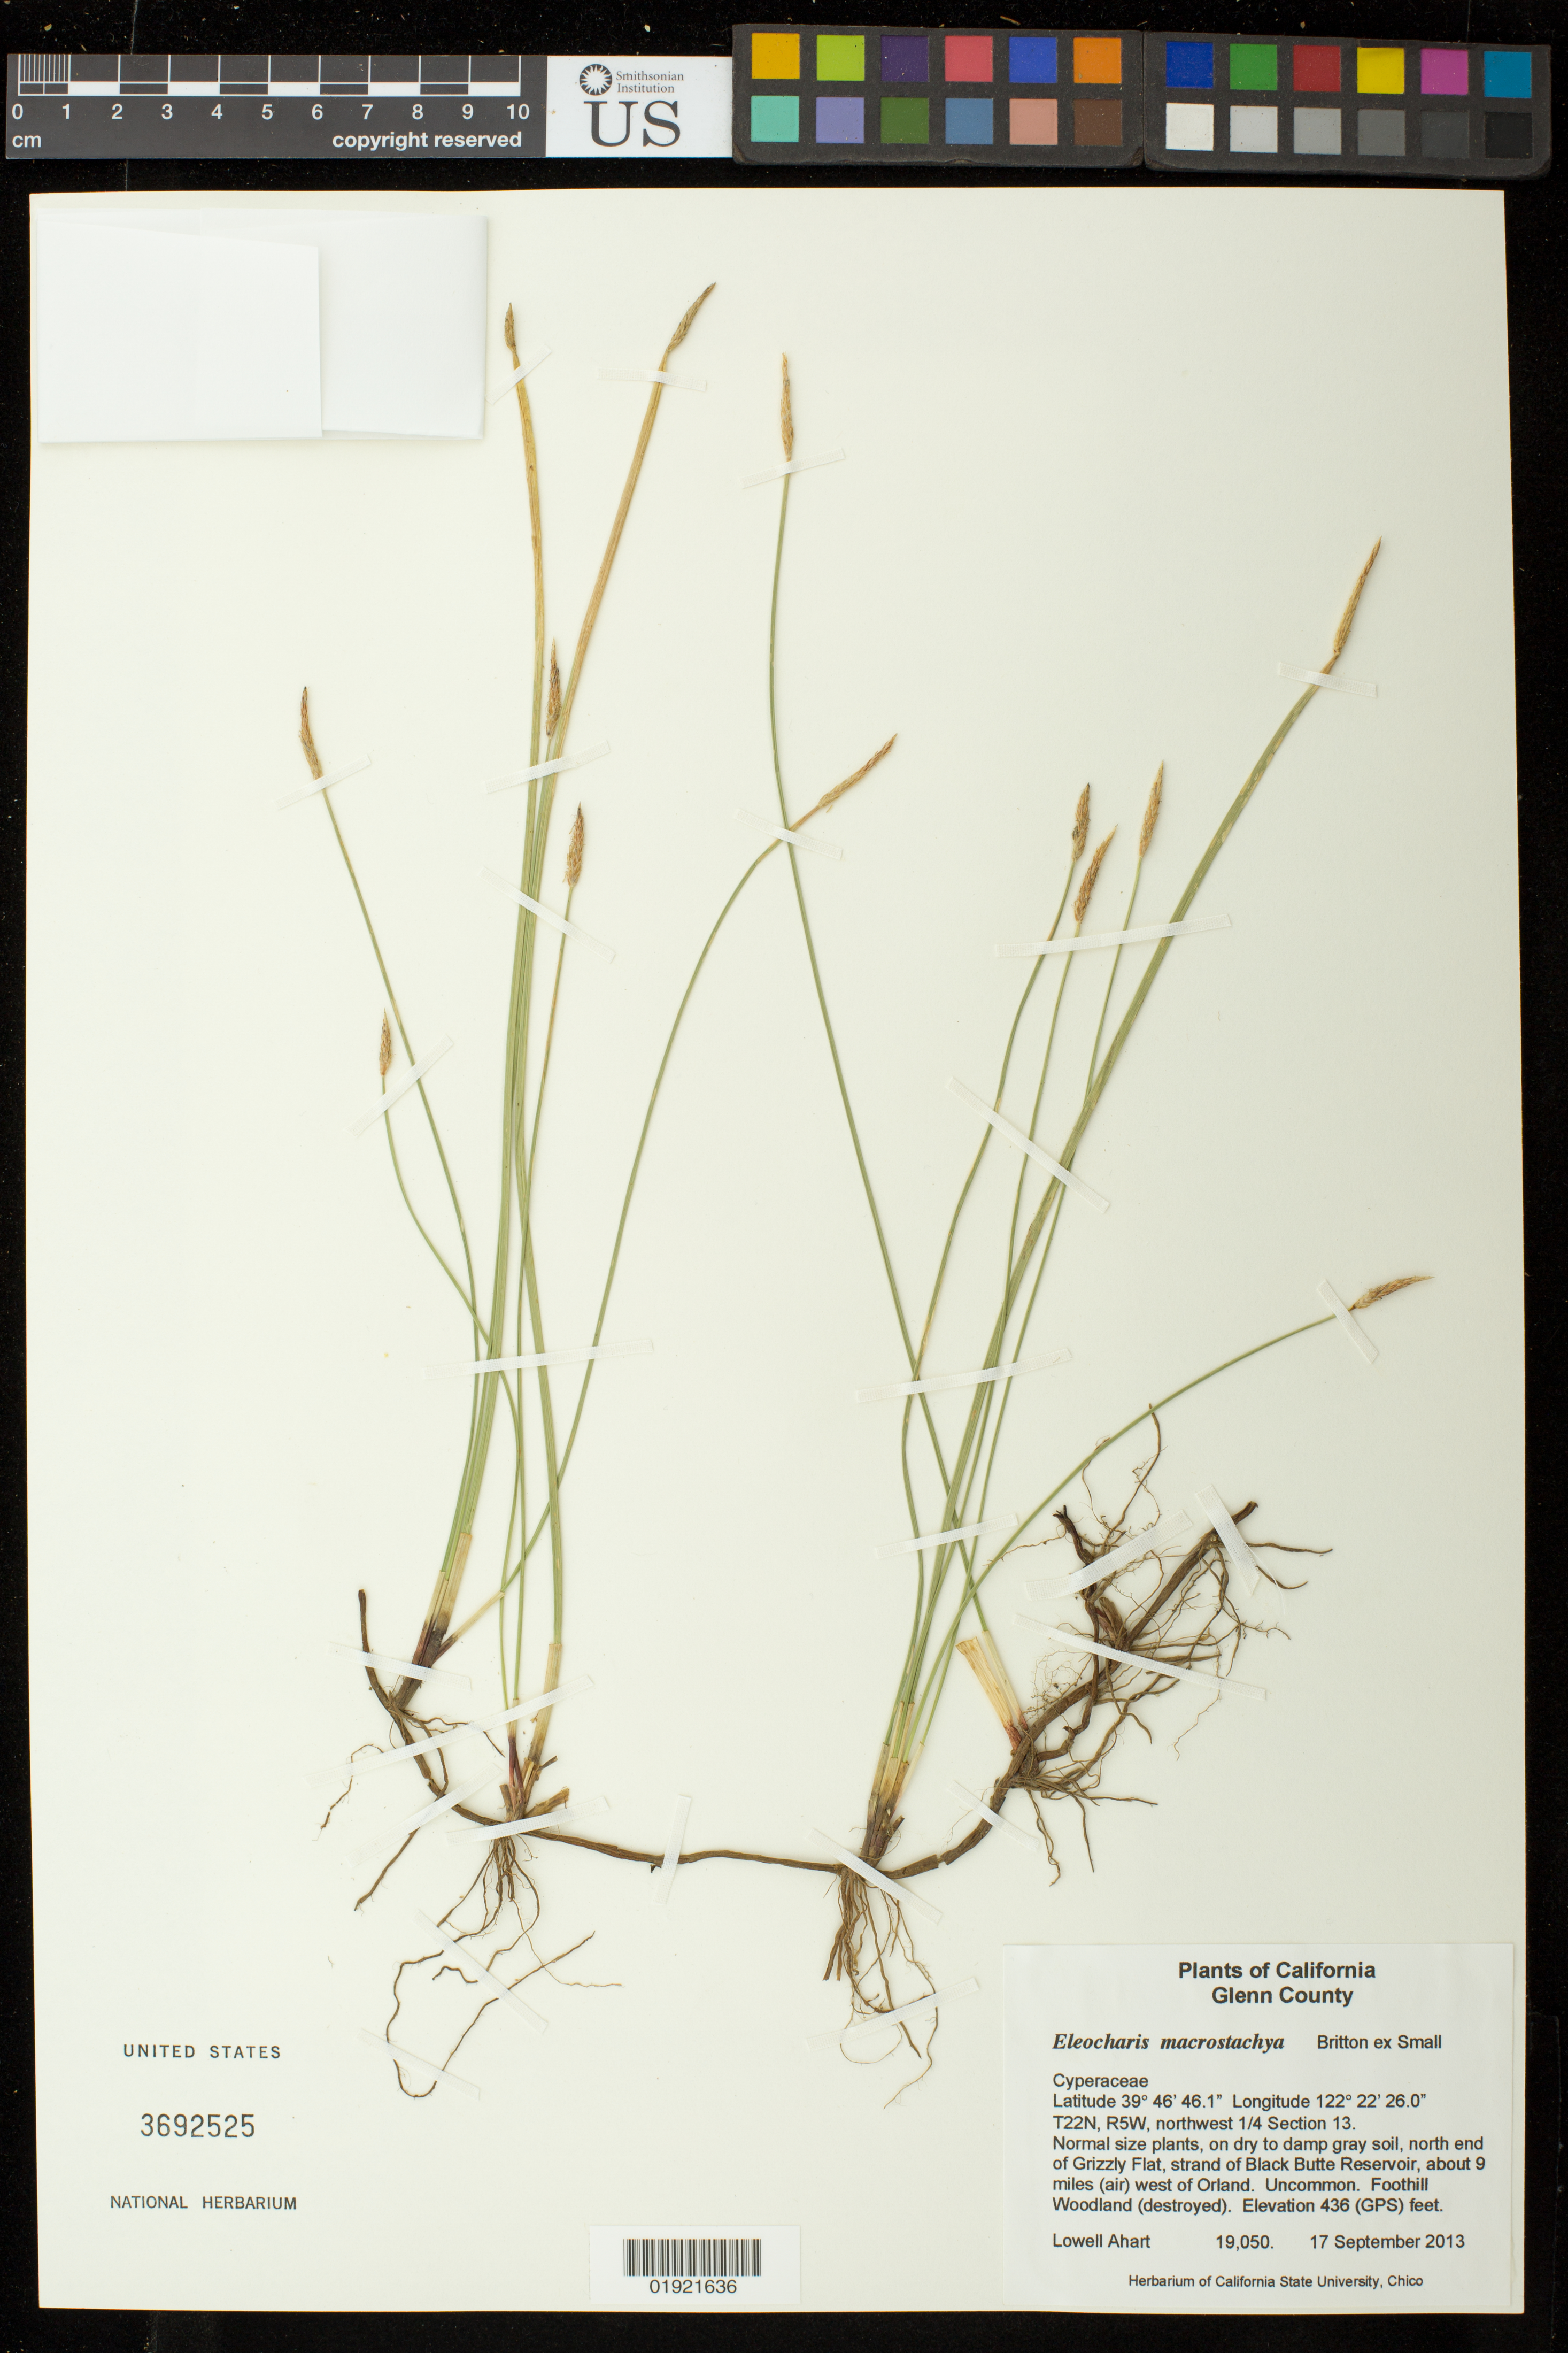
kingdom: Plantae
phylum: Tracheophyta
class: Liliopsida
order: Poales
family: Cyperaceae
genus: Eleocharis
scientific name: Eleocharis macrostachya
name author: Britton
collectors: L. Ahart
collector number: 19050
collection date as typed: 17 September 2013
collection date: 2013-09-17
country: United States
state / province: California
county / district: Glenn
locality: T22N, R5W, northwest 1/4 Section 13. north end of Grizzly Flat, strand of Black Butte Reservoir, about 9 miles (air) west of Orland. Foothill Woodland (destroyed)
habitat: on dryto damp gray soil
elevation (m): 133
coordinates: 39 46 46.1, 122 22 26.0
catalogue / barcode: US 3692525